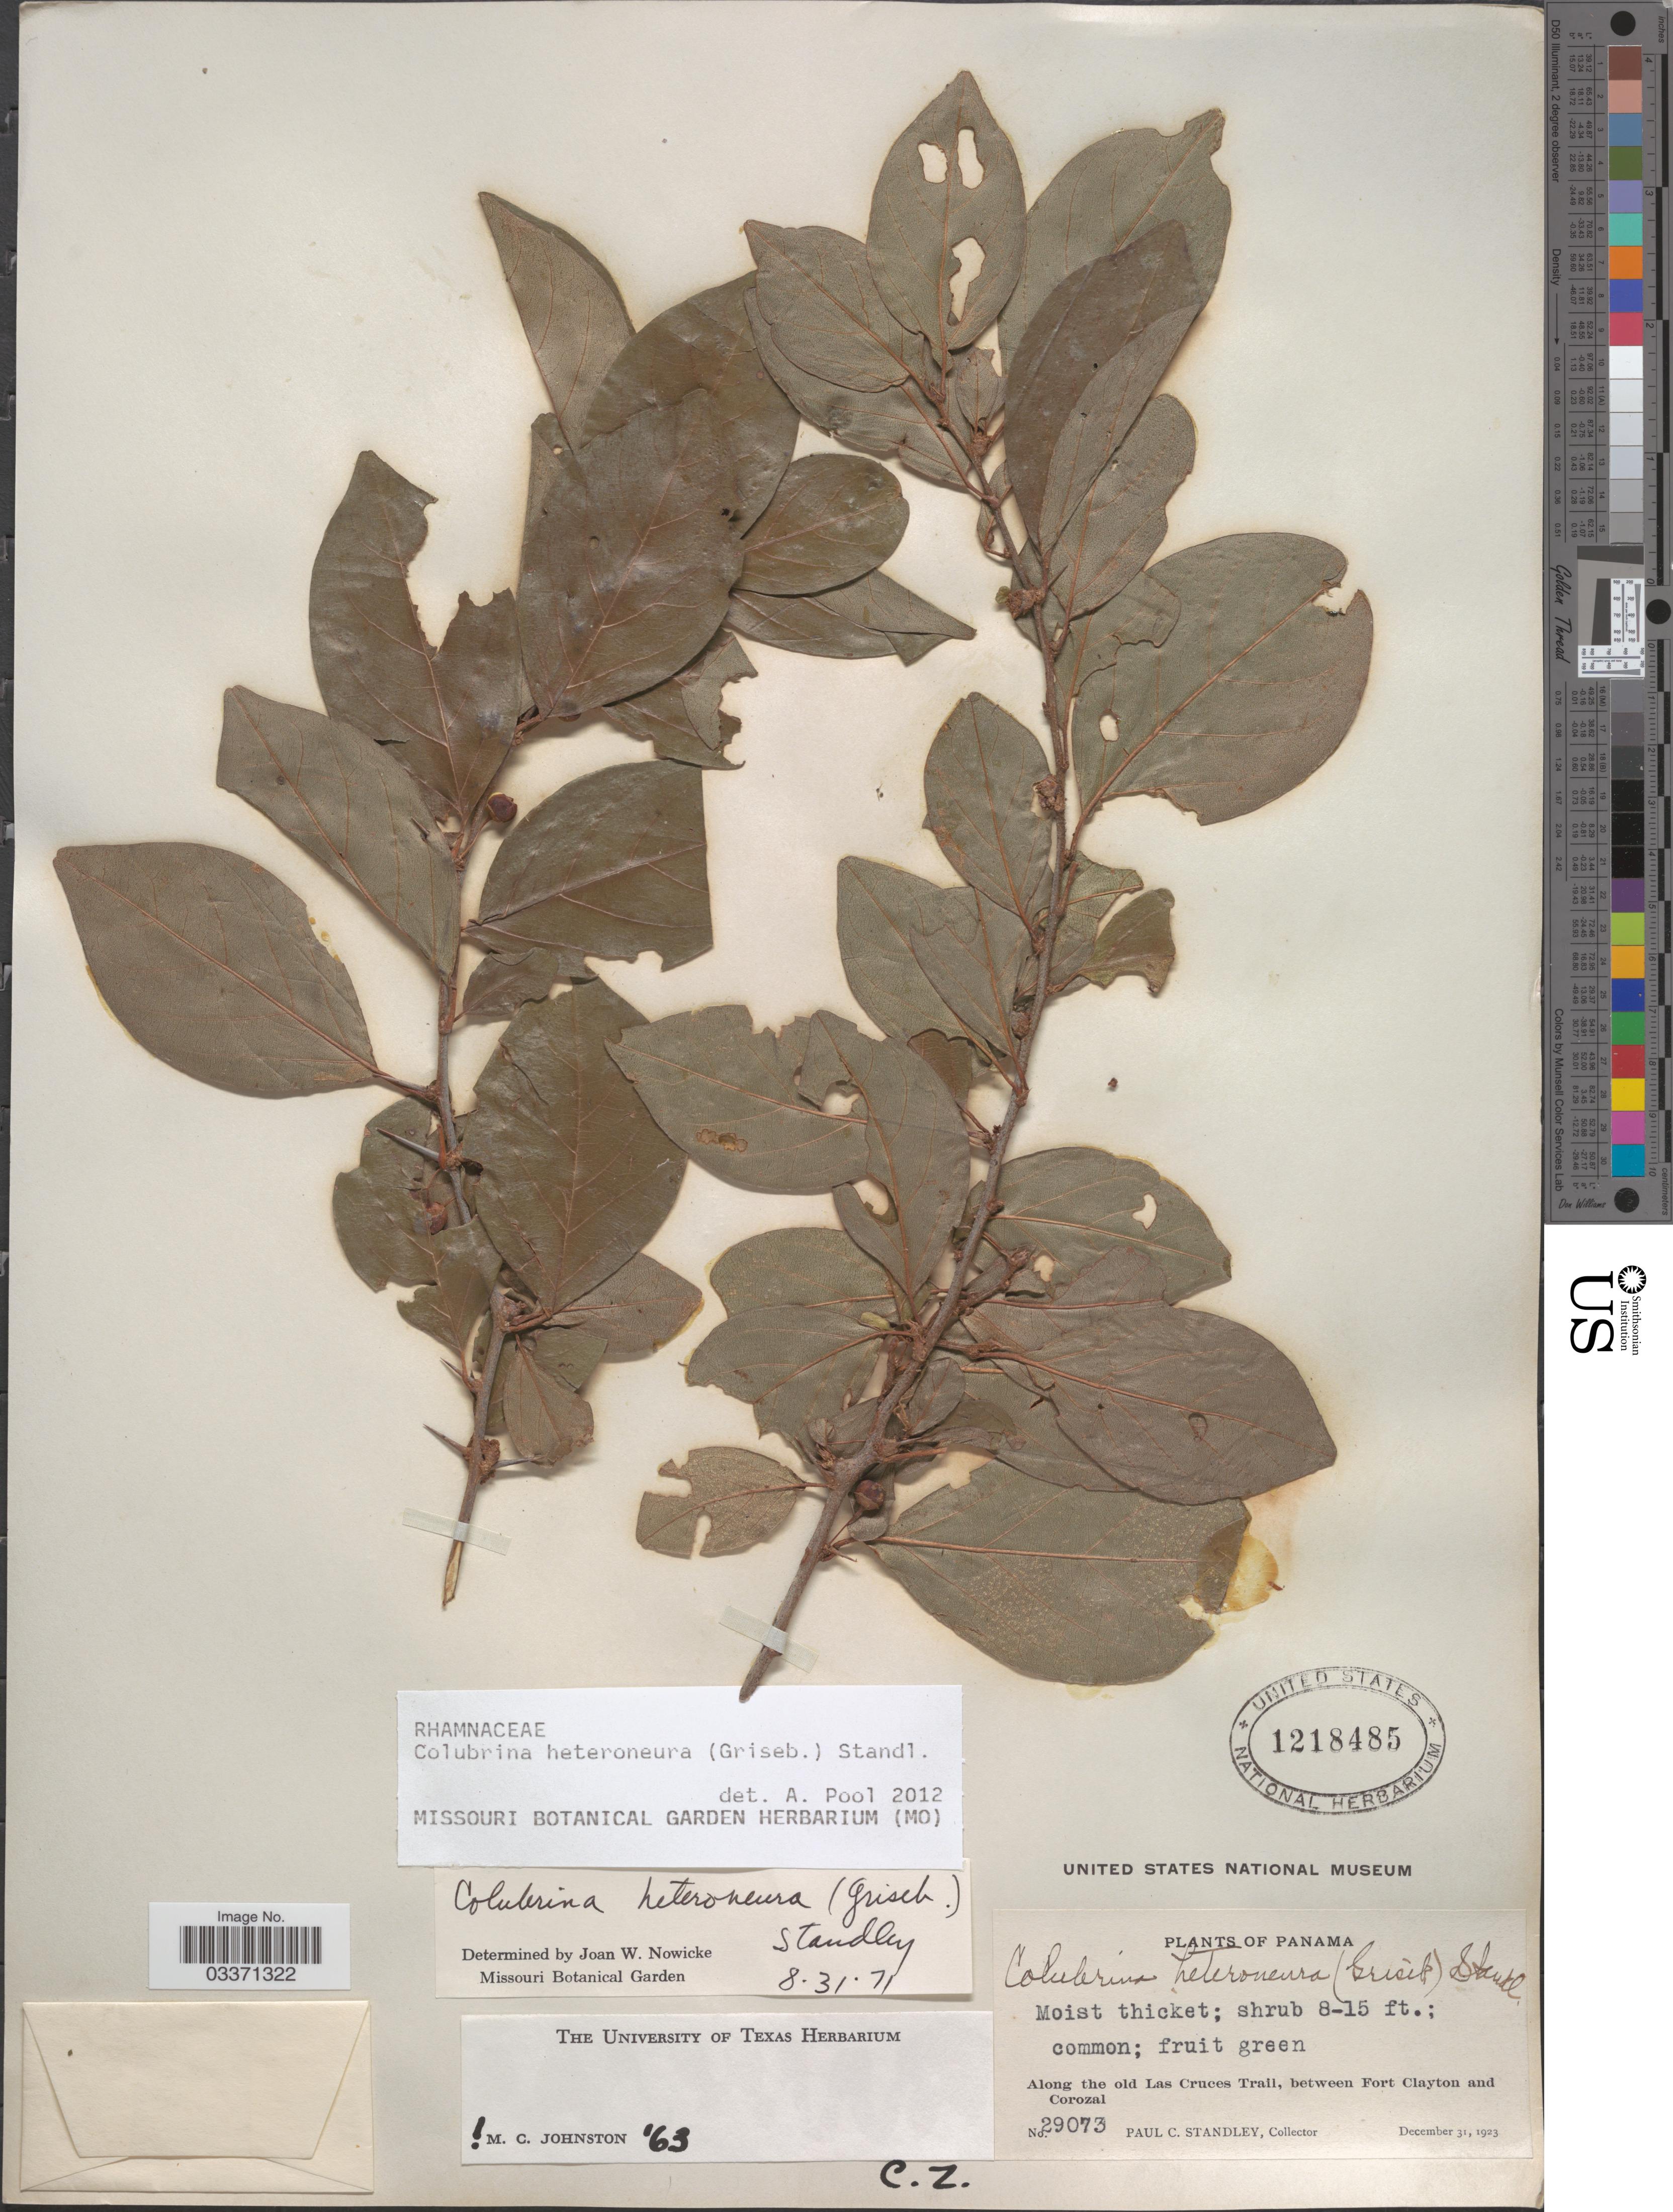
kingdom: Plantae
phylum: Tracheophyta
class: Magnoliopsida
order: Rosales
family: Rhamnaceae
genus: Colubrina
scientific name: Colubrina heteroneura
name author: (Griseb.) Standl.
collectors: P. C. Standley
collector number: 29073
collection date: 1923-12-31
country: Panama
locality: Along the old Las Cruces Trail, between Fort Clayton and Corozal.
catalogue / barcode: US 1218485